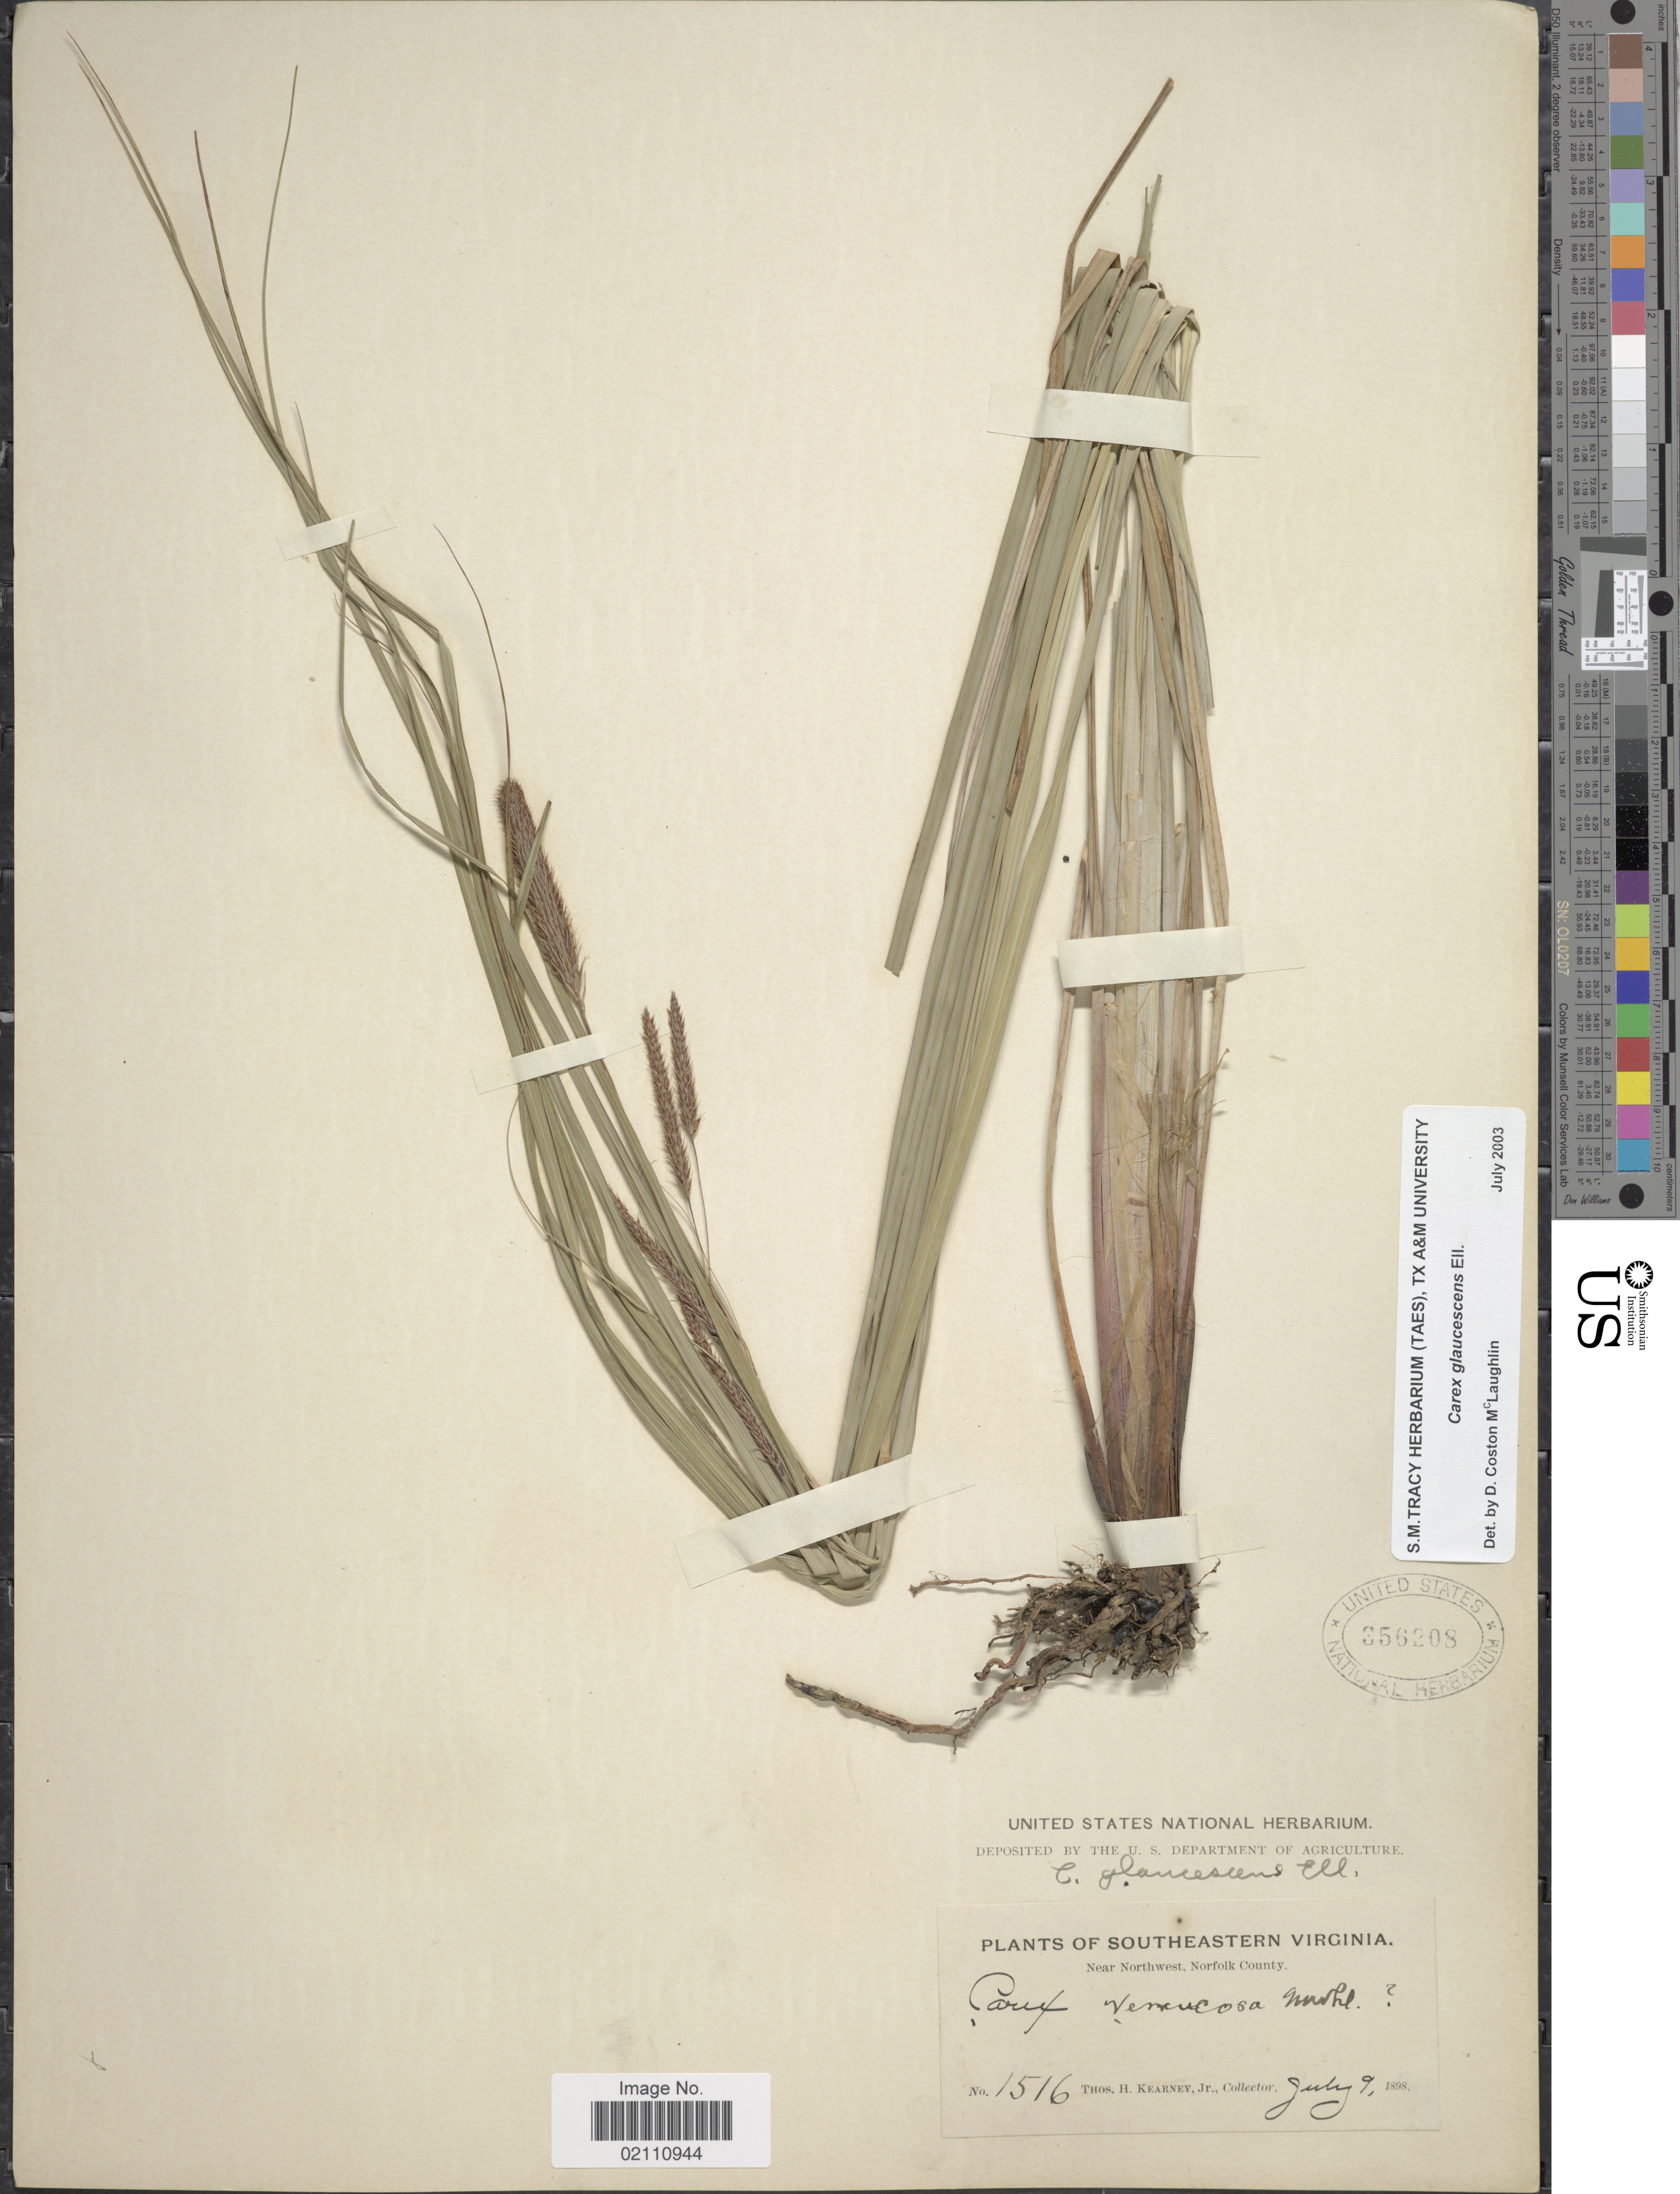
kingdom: Plantae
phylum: Tracheophyta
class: Liliopsida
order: Poales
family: Cyperaceae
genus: Carex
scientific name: Carex glaucescens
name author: Elliott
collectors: T. H. Kearney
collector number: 1516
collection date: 1898-07-09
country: United States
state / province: Virginia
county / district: City of Norfolk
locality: Southeastern Virginia, Near Northwest, Norfolk County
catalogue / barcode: US 356208